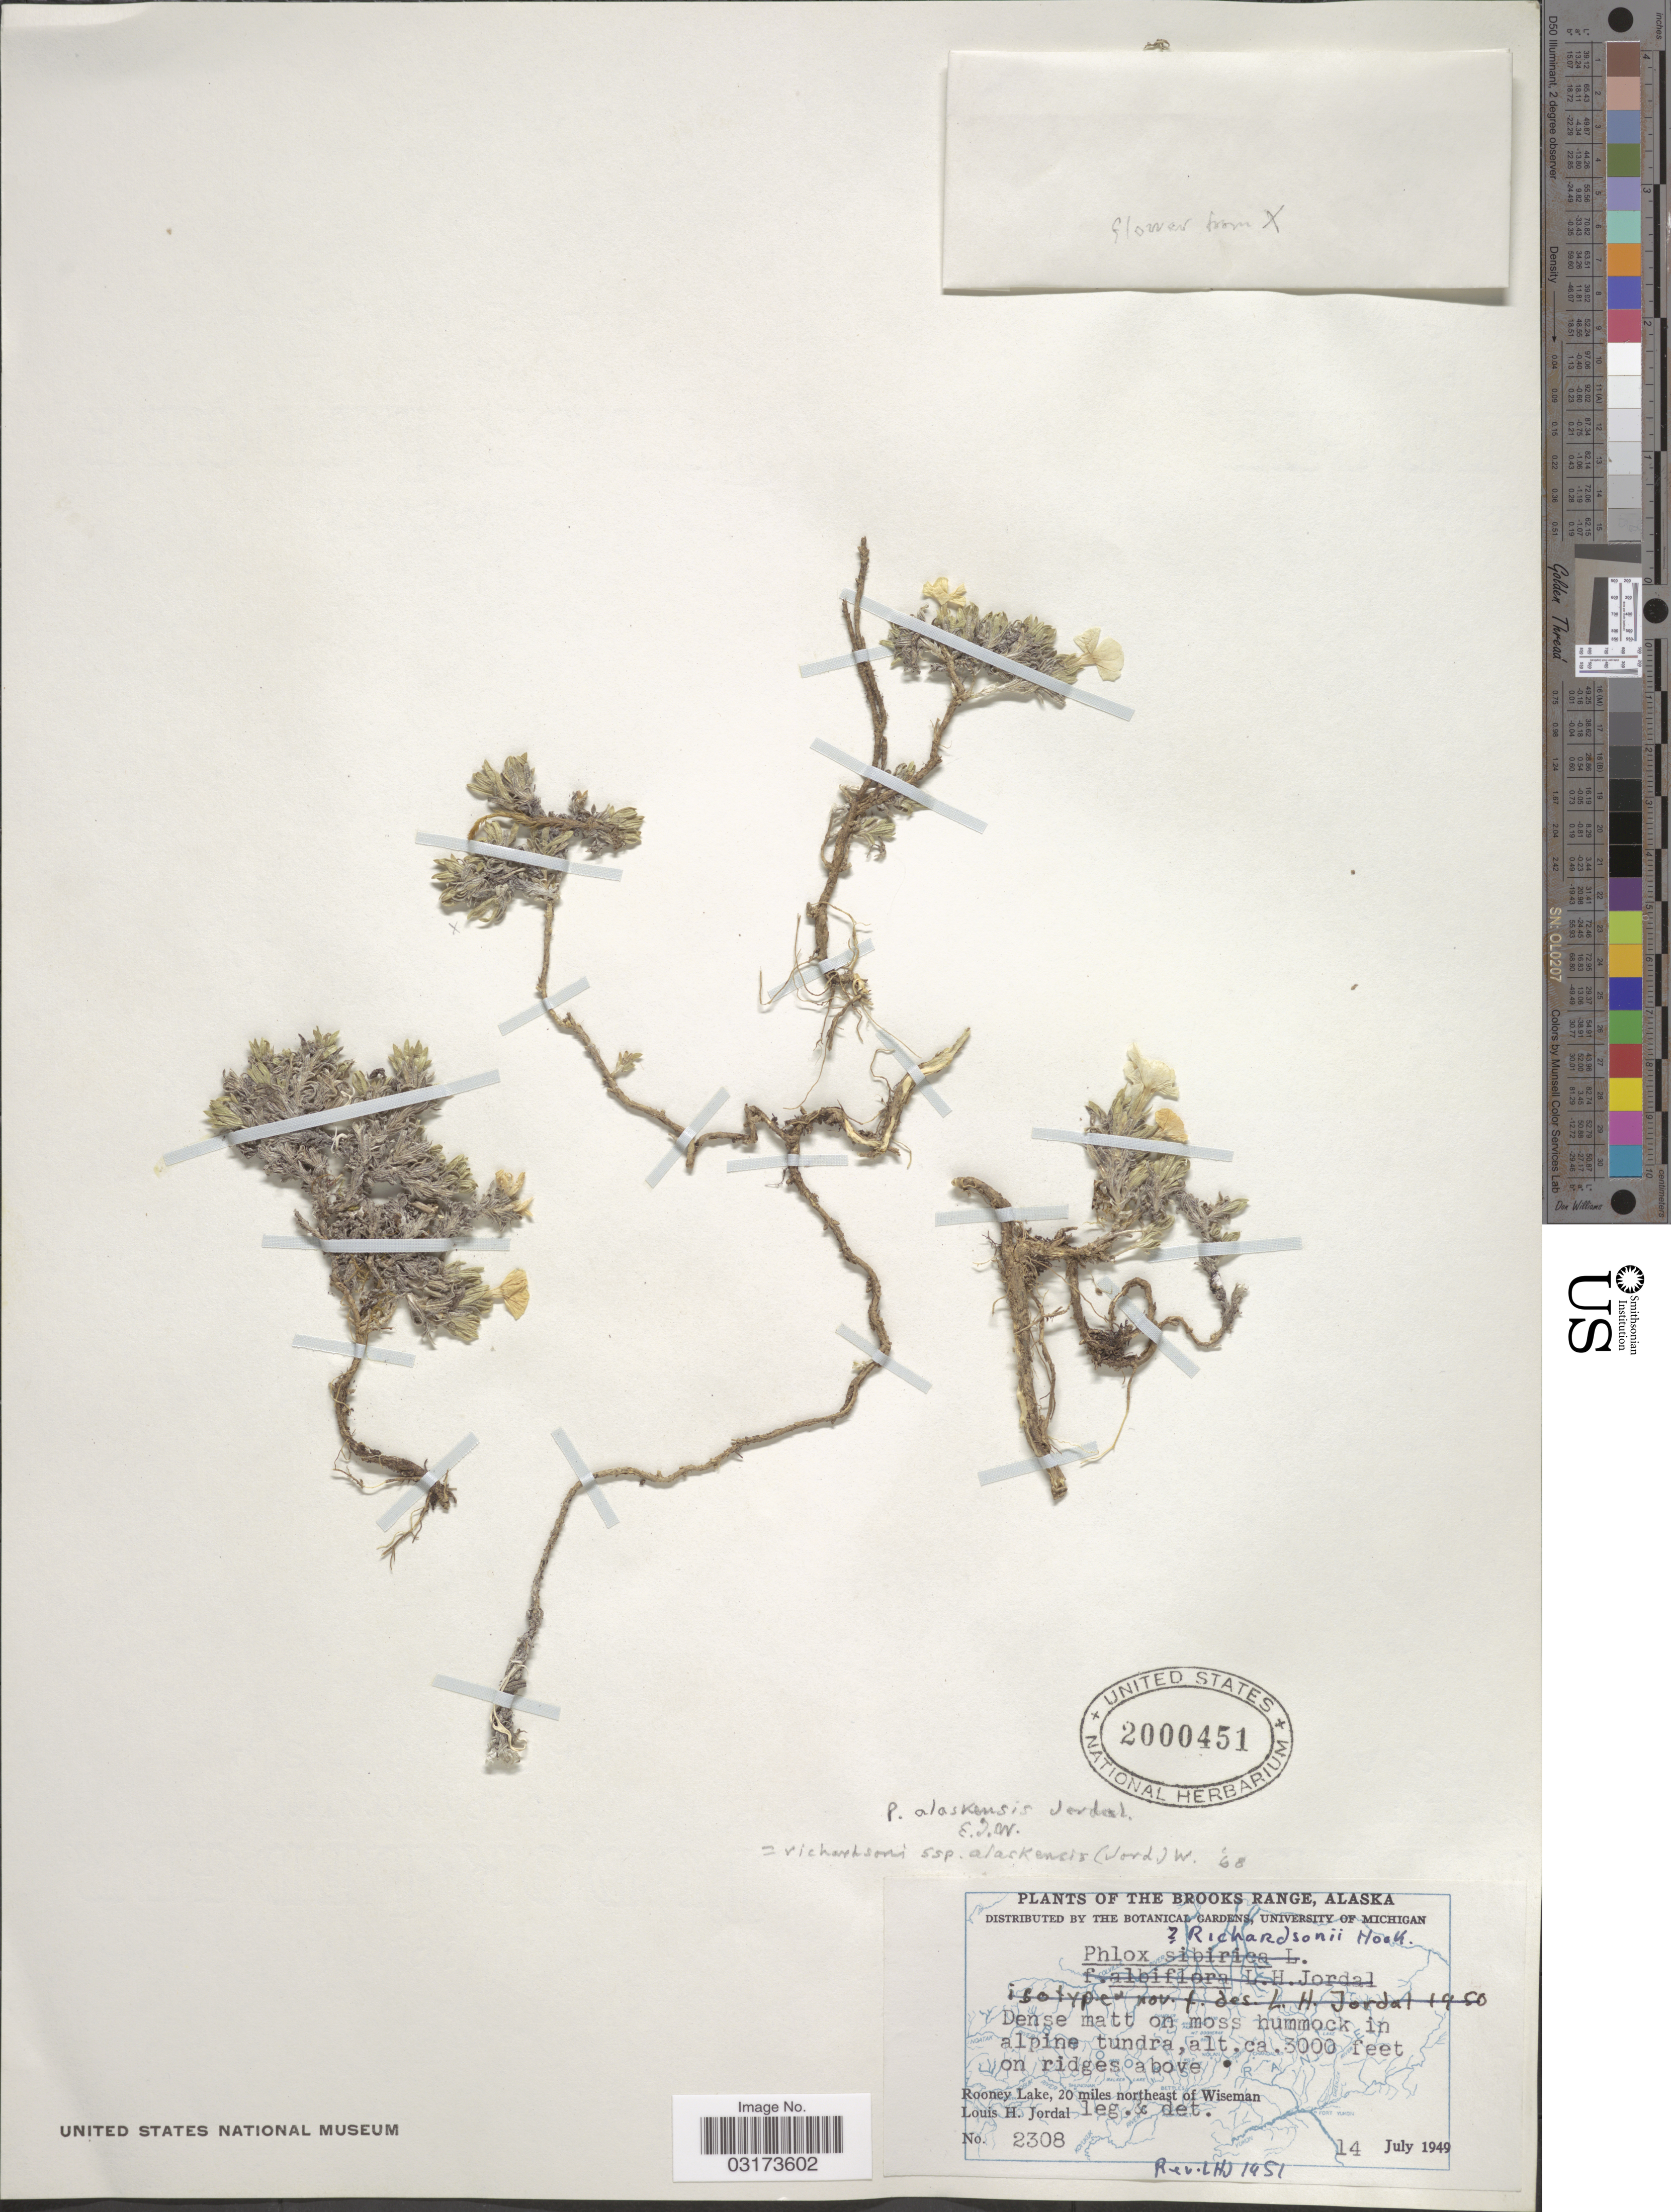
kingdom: Plantae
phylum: Tracheophyta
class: Magnoliopsida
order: Ericales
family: Polemoniaceae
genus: Phlox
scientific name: Phlox alaskensis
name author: Jordal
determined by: Mayfield, M. H.; Ferguson, C. J.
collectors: L. Jordal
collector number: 2308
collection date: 1949-07-14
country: United States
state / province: Alaska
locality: Brooks Range. On ridges above Rooney Lake, 20 miles northeast of Wiseman.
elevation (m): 914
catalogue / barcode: US 2000451